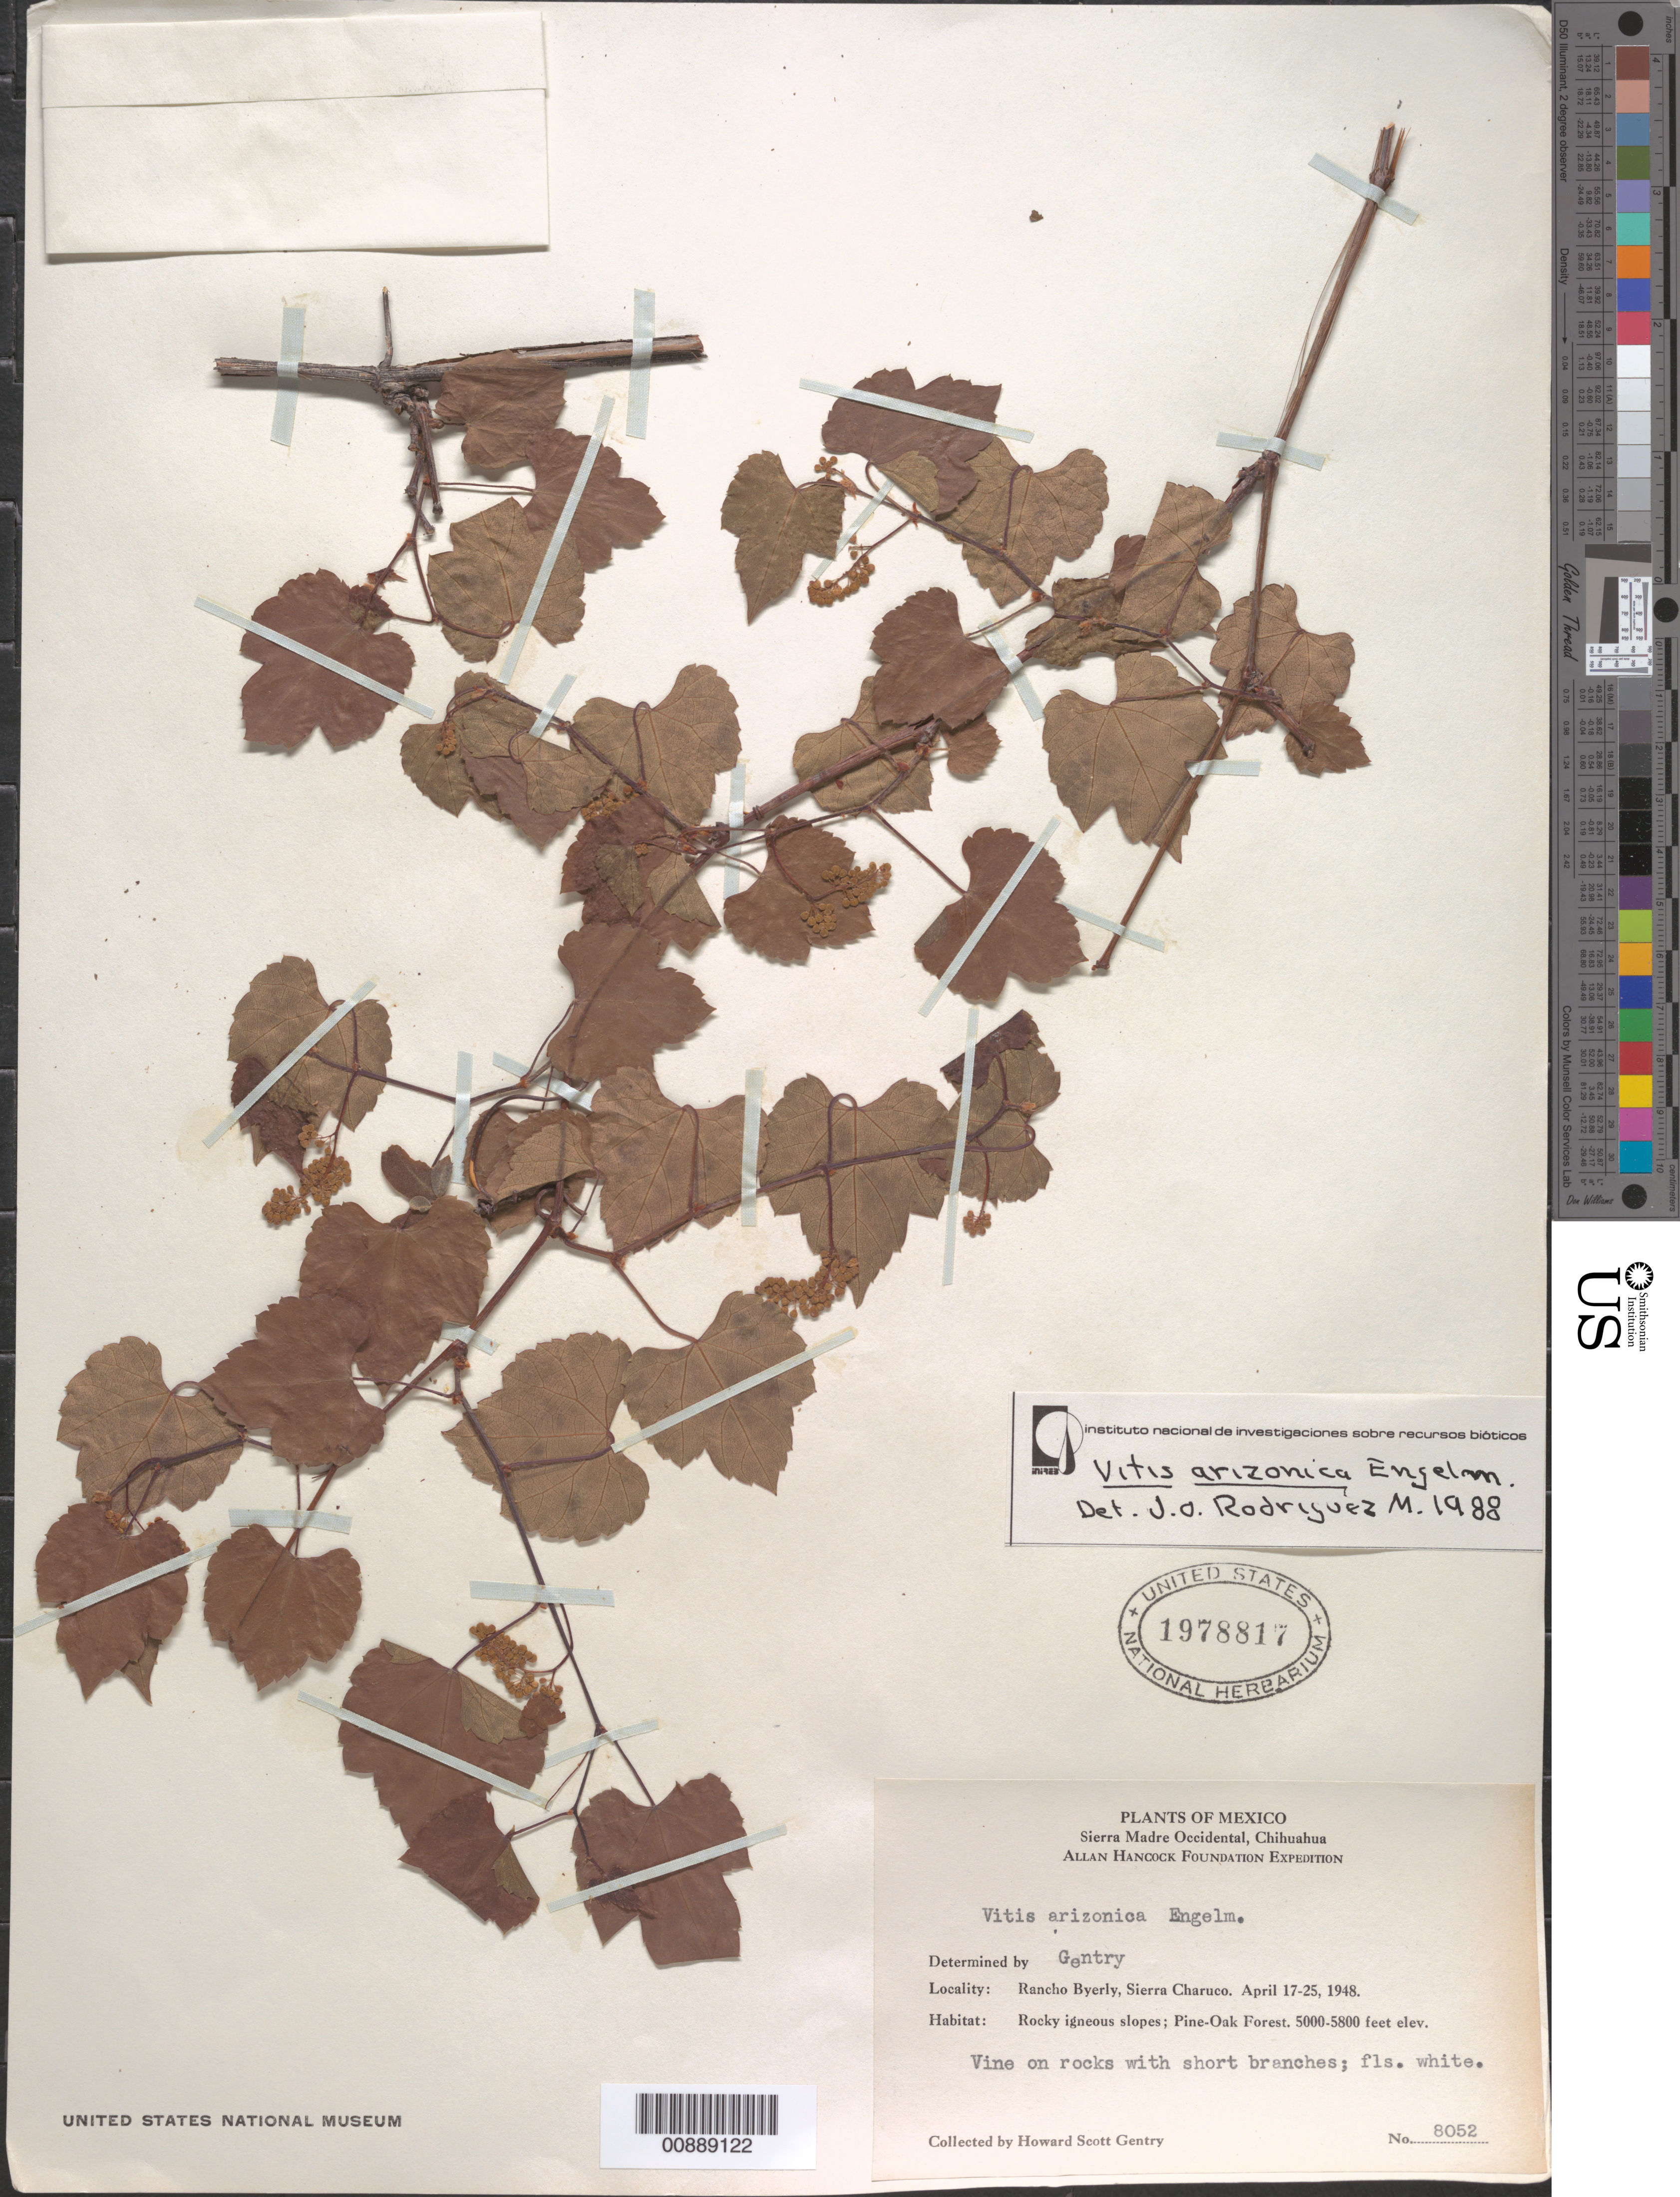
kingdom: Plantae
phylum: Tracheophyta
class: Magnoliopsida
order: Vitales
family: Vitaceae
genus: Vitis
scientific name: Vitis arizonica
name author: Engelm.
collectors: H. S. Gentry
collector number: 8052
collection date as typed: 17 Apr 1948 to 25 Apr 1948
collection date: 1948-04-17/1948-04-25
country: Mexico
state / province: Chihuahua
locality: Rancho Byerly, Sierra Charuco, Chihuahua.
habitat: On rocks. Rocky igneous slopes; Pine-Oak Forest.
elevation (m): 1524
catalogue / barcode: US 1978817